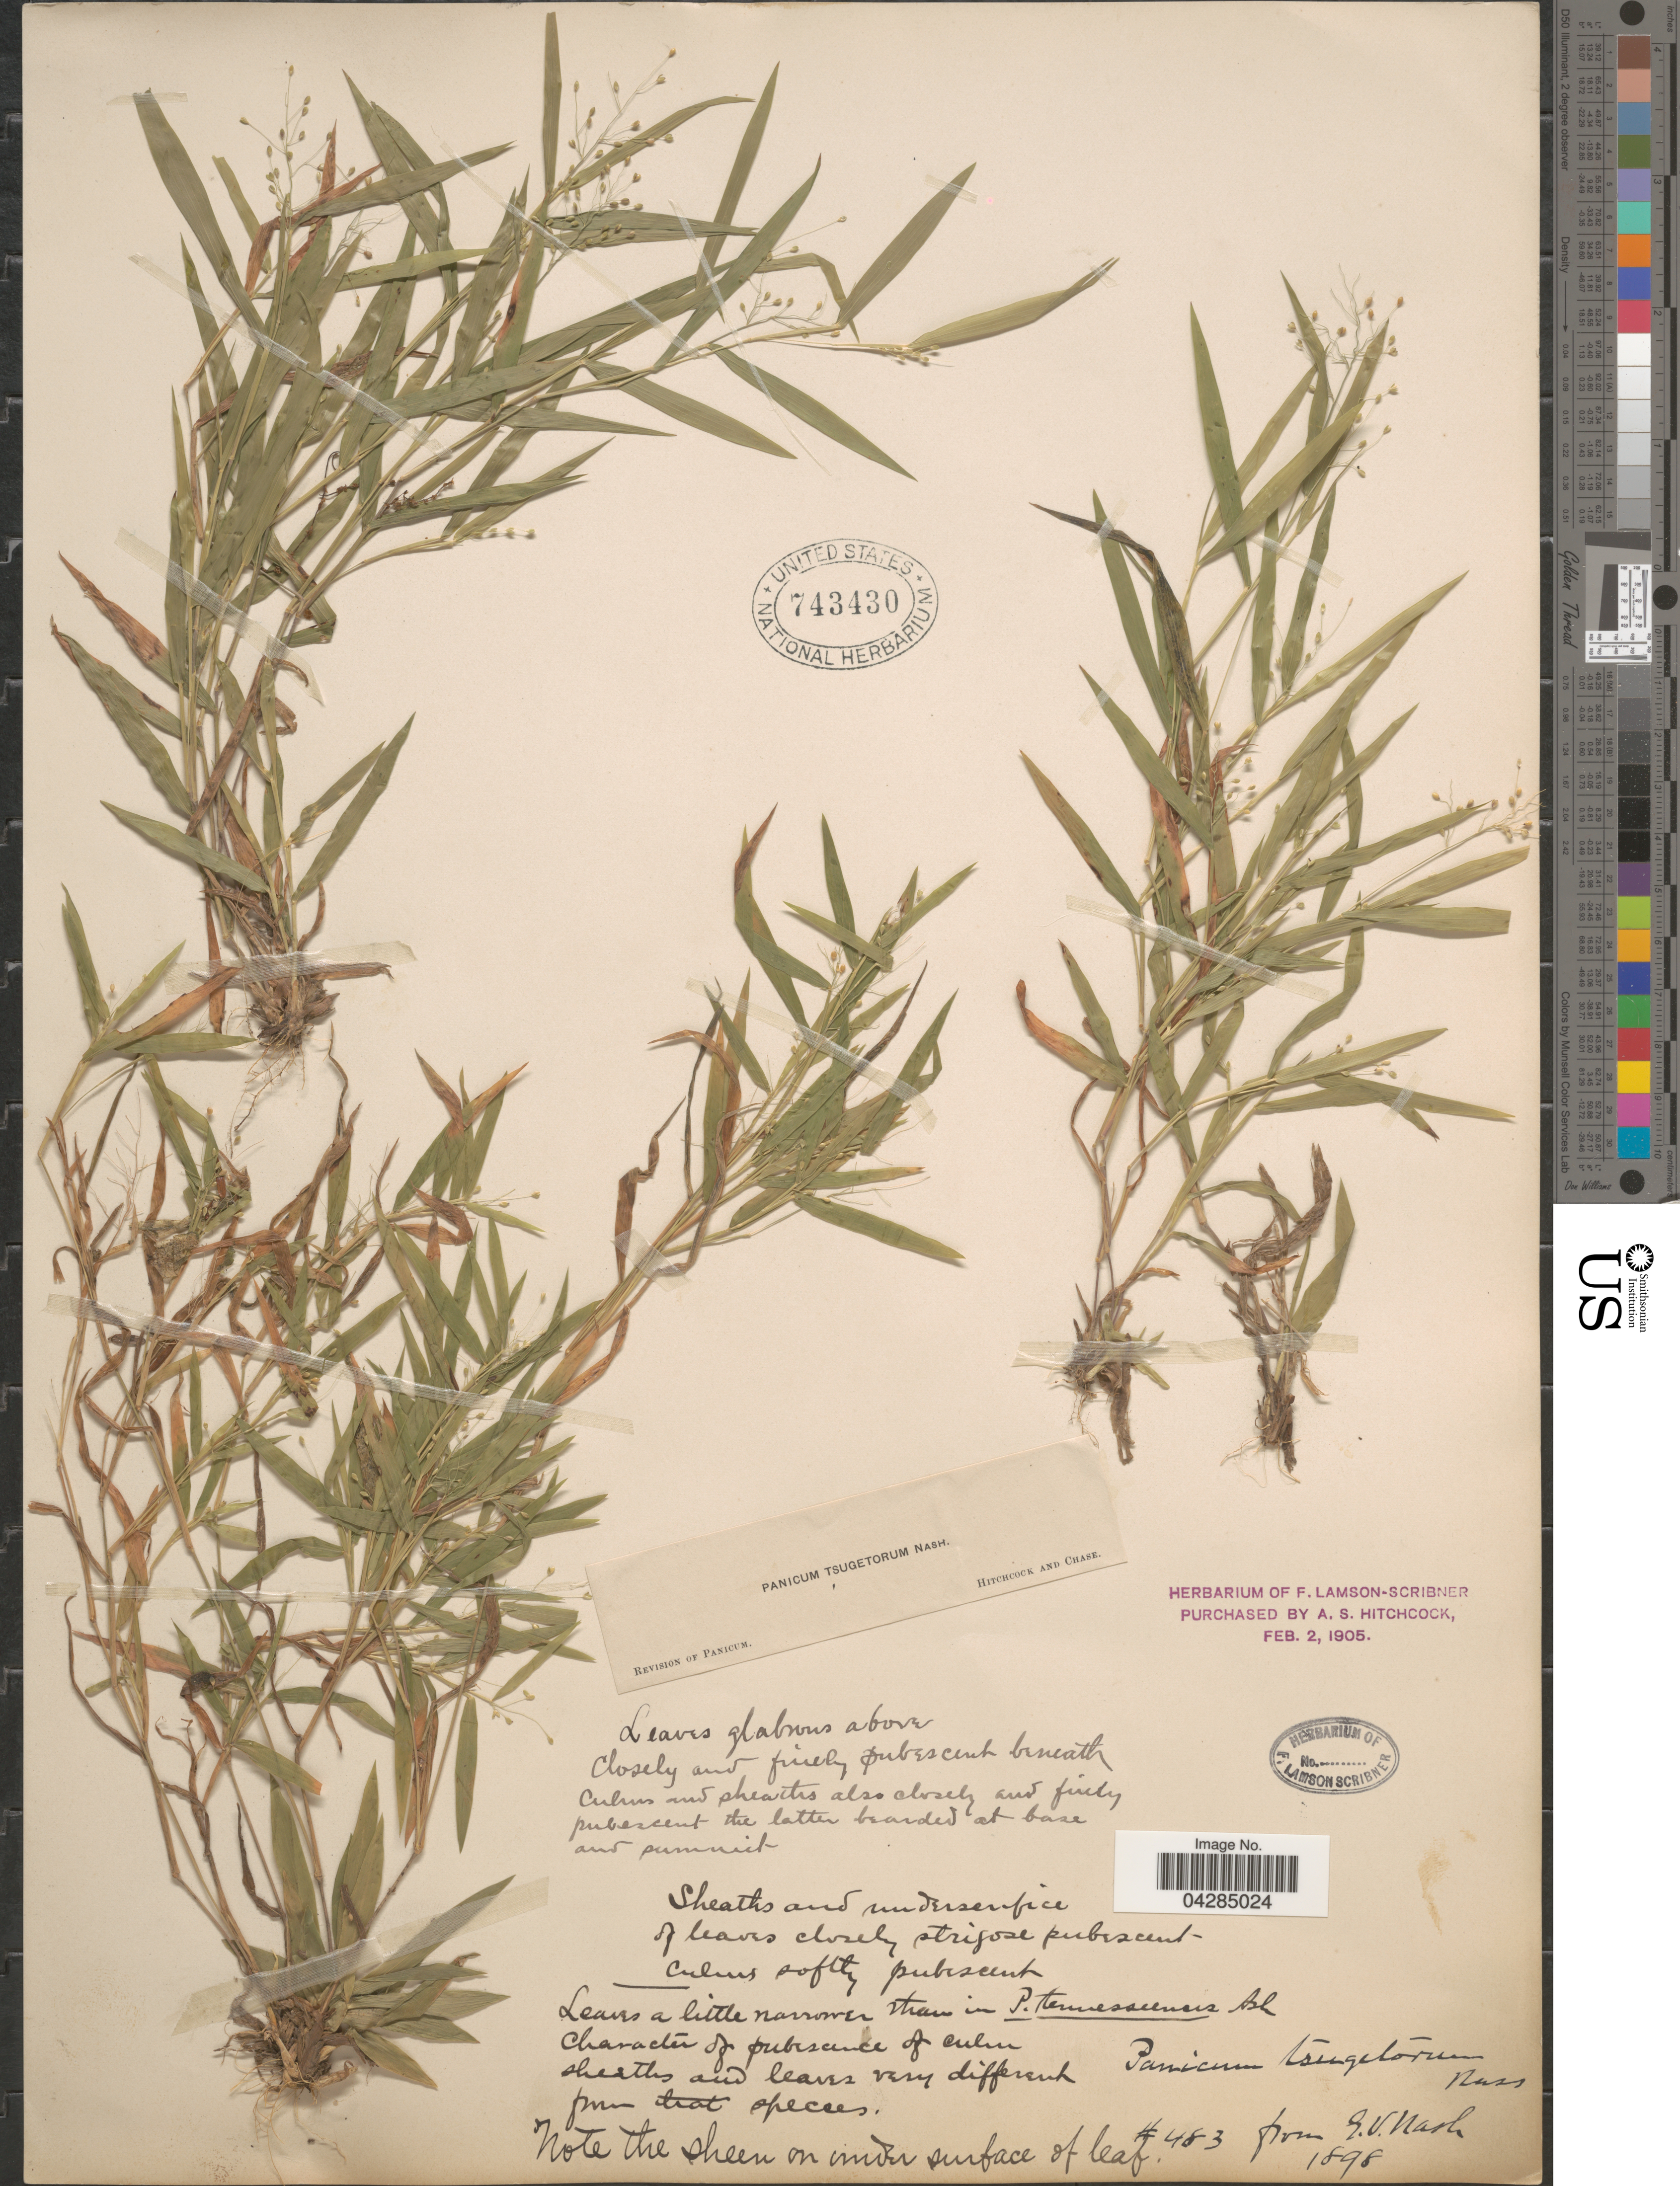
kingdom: Plantae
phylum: Tracheophyta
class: Liliopsida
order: Poales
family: Poaceae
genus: Dichanthelium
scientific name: Dichanthelium portoricense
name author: (Desv. ex Ham.) B.F. Hansen & Wunderlin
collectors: G. V. Nash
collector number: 483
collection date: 1898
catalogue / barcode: US 743430